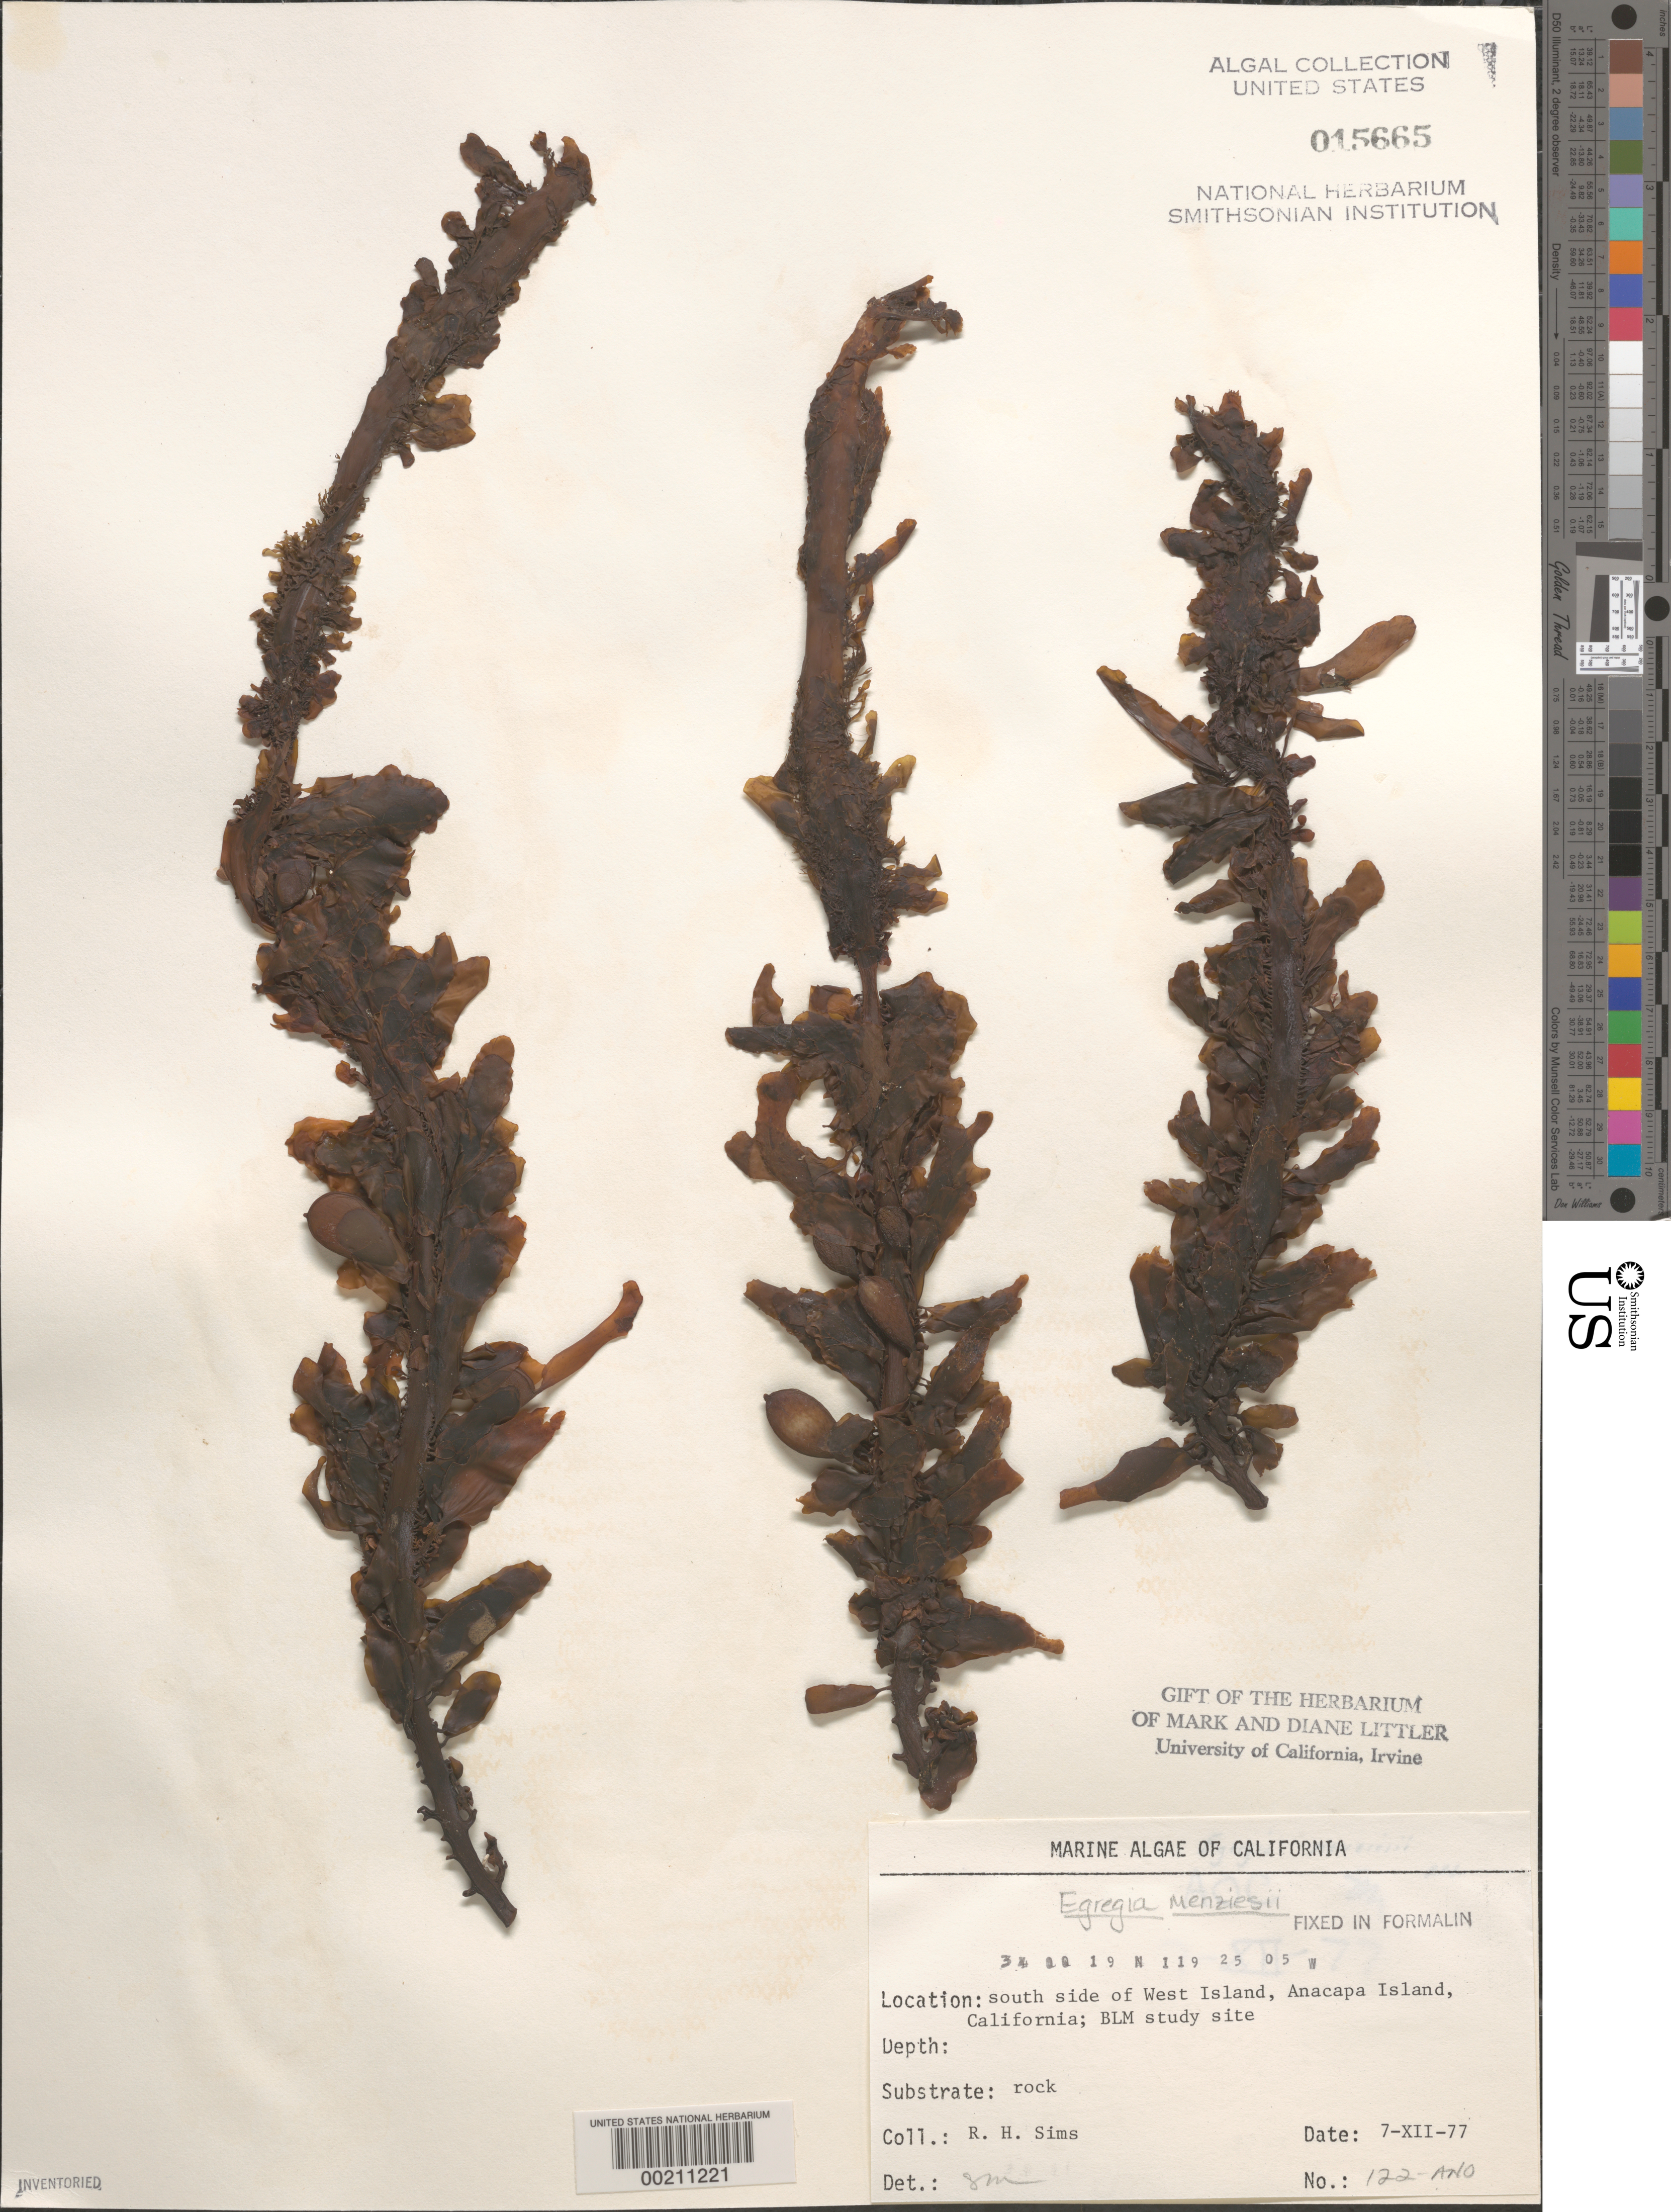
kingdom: Chromista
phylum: Ochrophyta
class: Phaeophyceae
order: Laminariales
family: Lessoniaceae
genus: Egregia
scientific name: Egregia menziesii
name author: (Turner) Aresch.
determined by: Murray, S. N.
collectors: R. H. Sims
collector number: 122-ANO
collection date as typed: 07 Dec 1977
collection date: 1977-12-07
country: United States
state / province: California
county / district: Ventura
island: Anacapa Island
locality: South side of west island, near Cat Rock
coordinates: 34 00'19"N, 119 25'05"W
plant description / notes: BLM-SOCALBIGHT Rocky Intertidal Survey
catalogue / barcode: US 15665